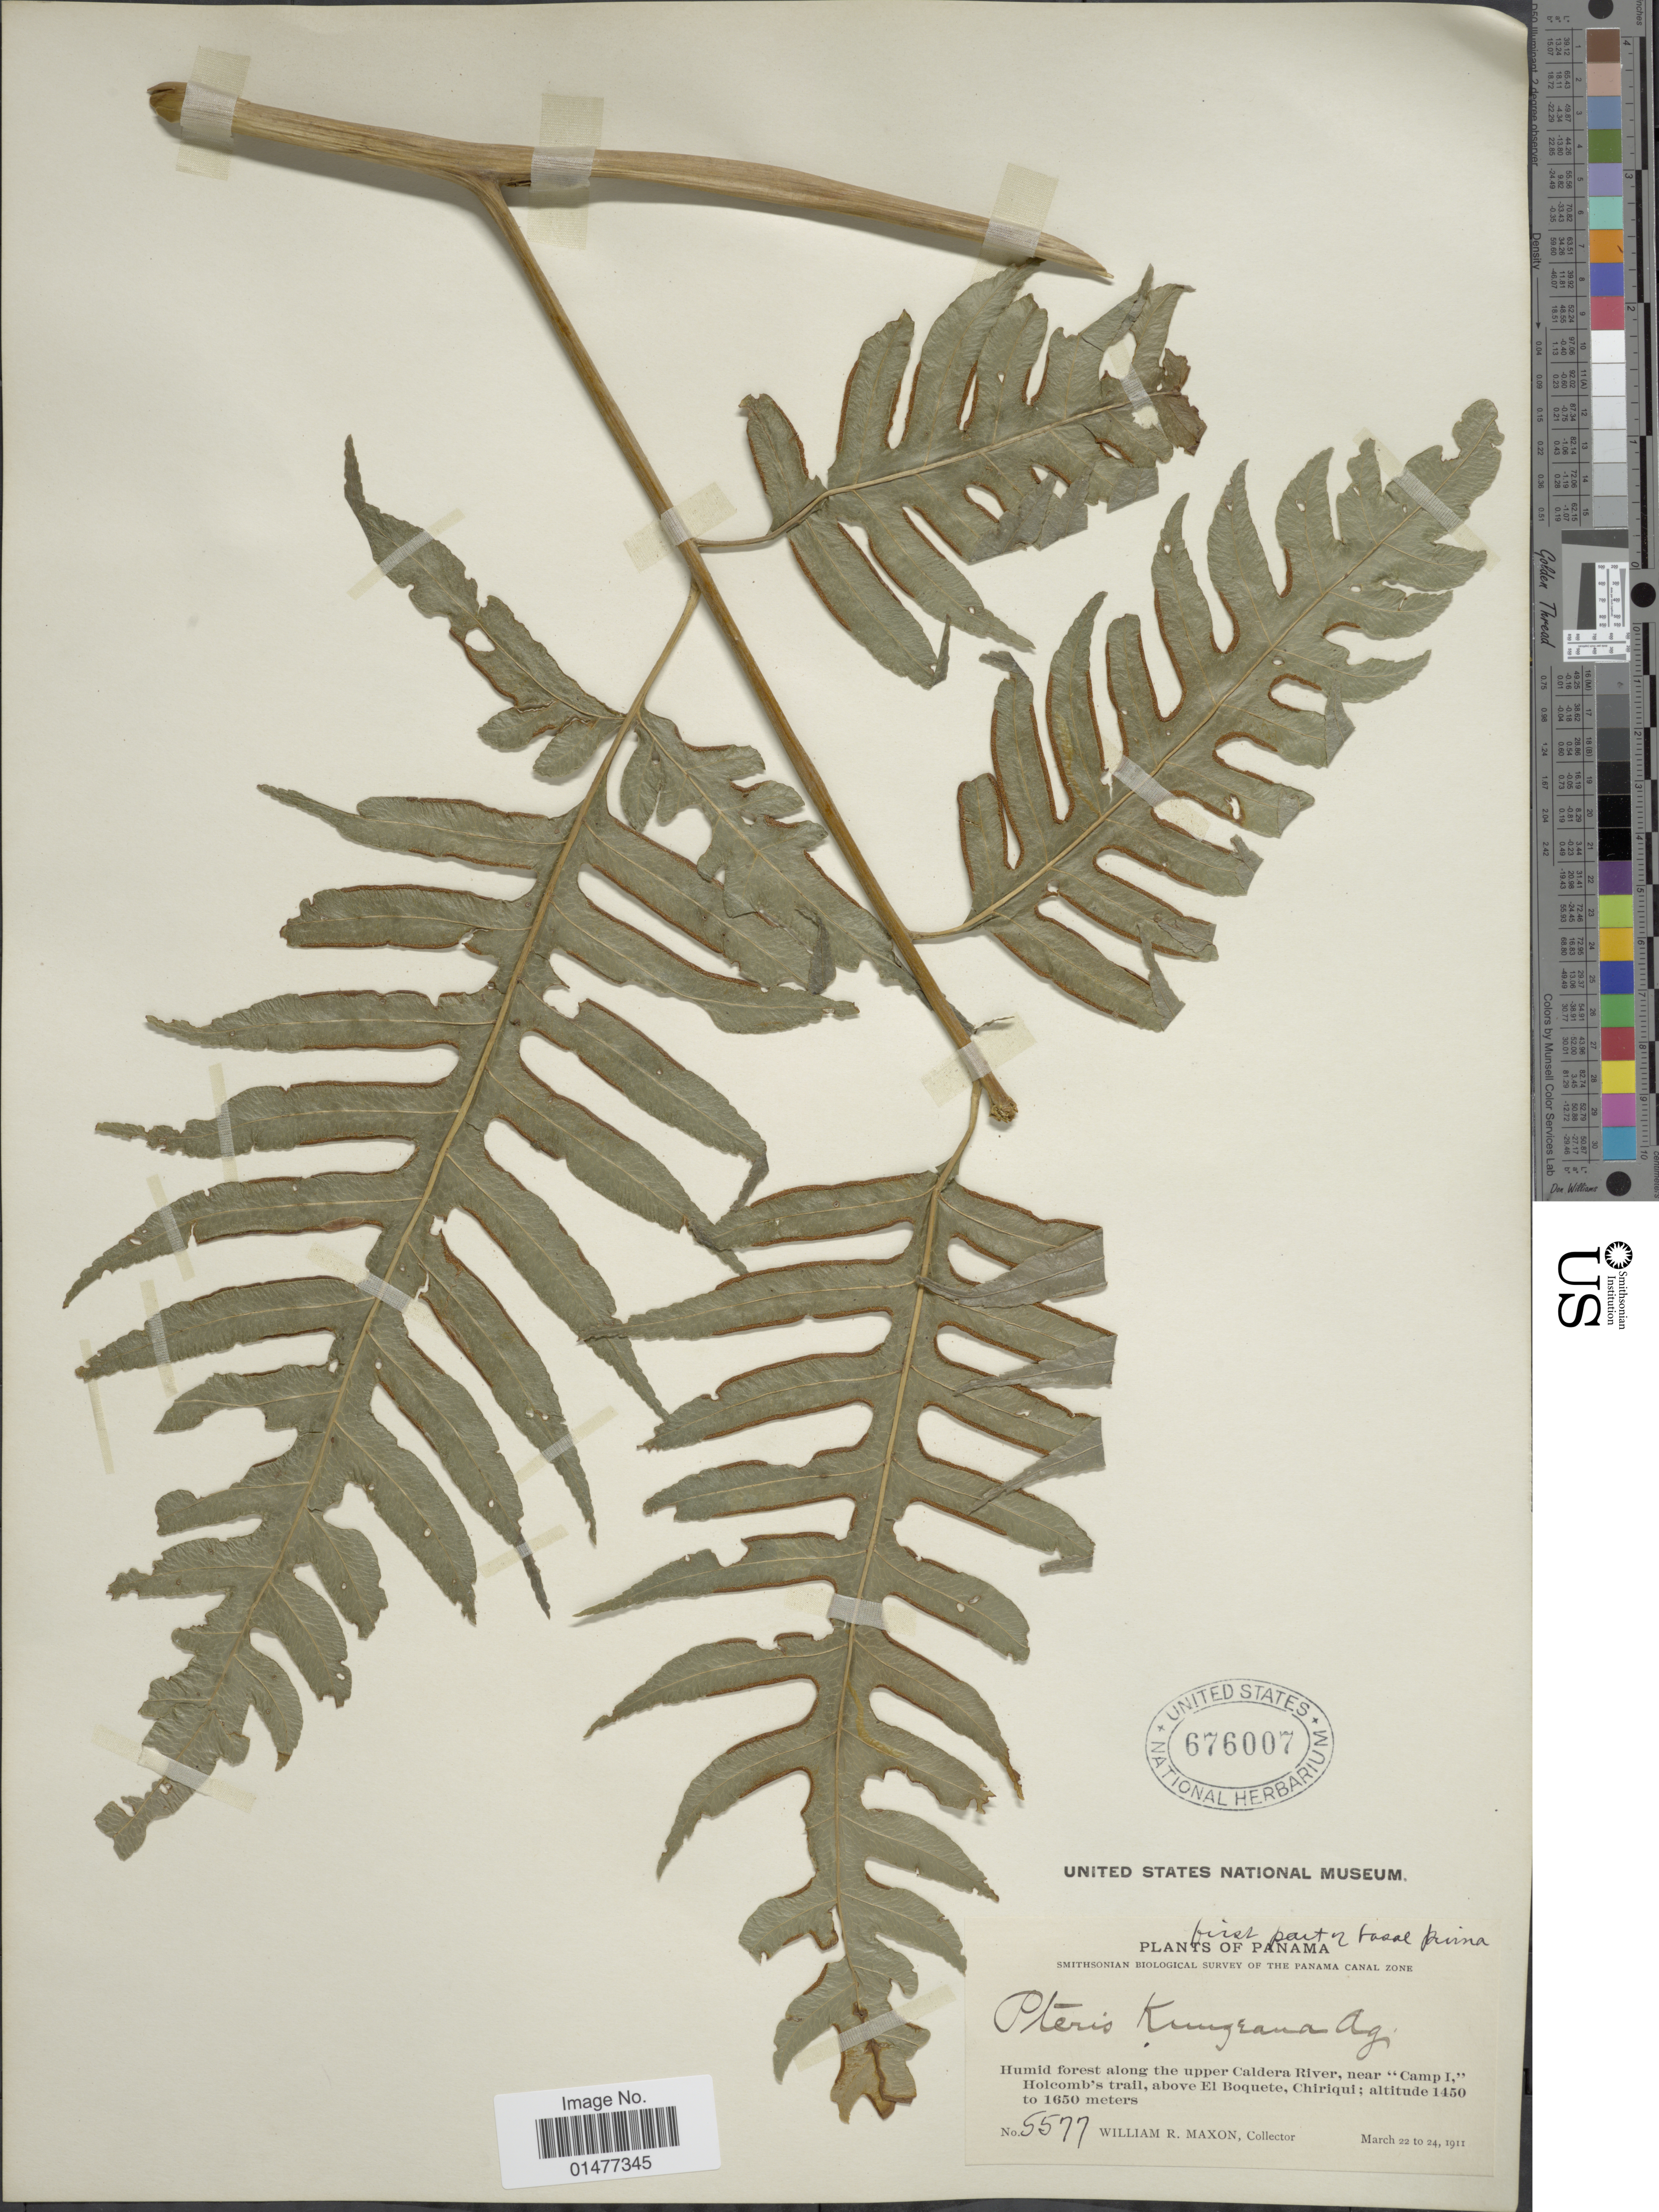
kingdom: Plantae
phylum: Tracheophyta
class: Polypodiopsida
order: Polypodiales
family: Pteridaceae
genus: Pteris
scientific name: Pteris altissima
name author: Poir.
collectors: W. R. Maxon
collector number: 5577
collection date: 1911-03-22/1911-03-24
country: Panama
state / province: Chiriqui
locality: Plants of Panama, Humid forest along the upper Caldera River, near " Camp1, " Holcomb's trail, above El Boquete, Chiriqui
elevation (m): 1450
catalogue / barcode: US 676007